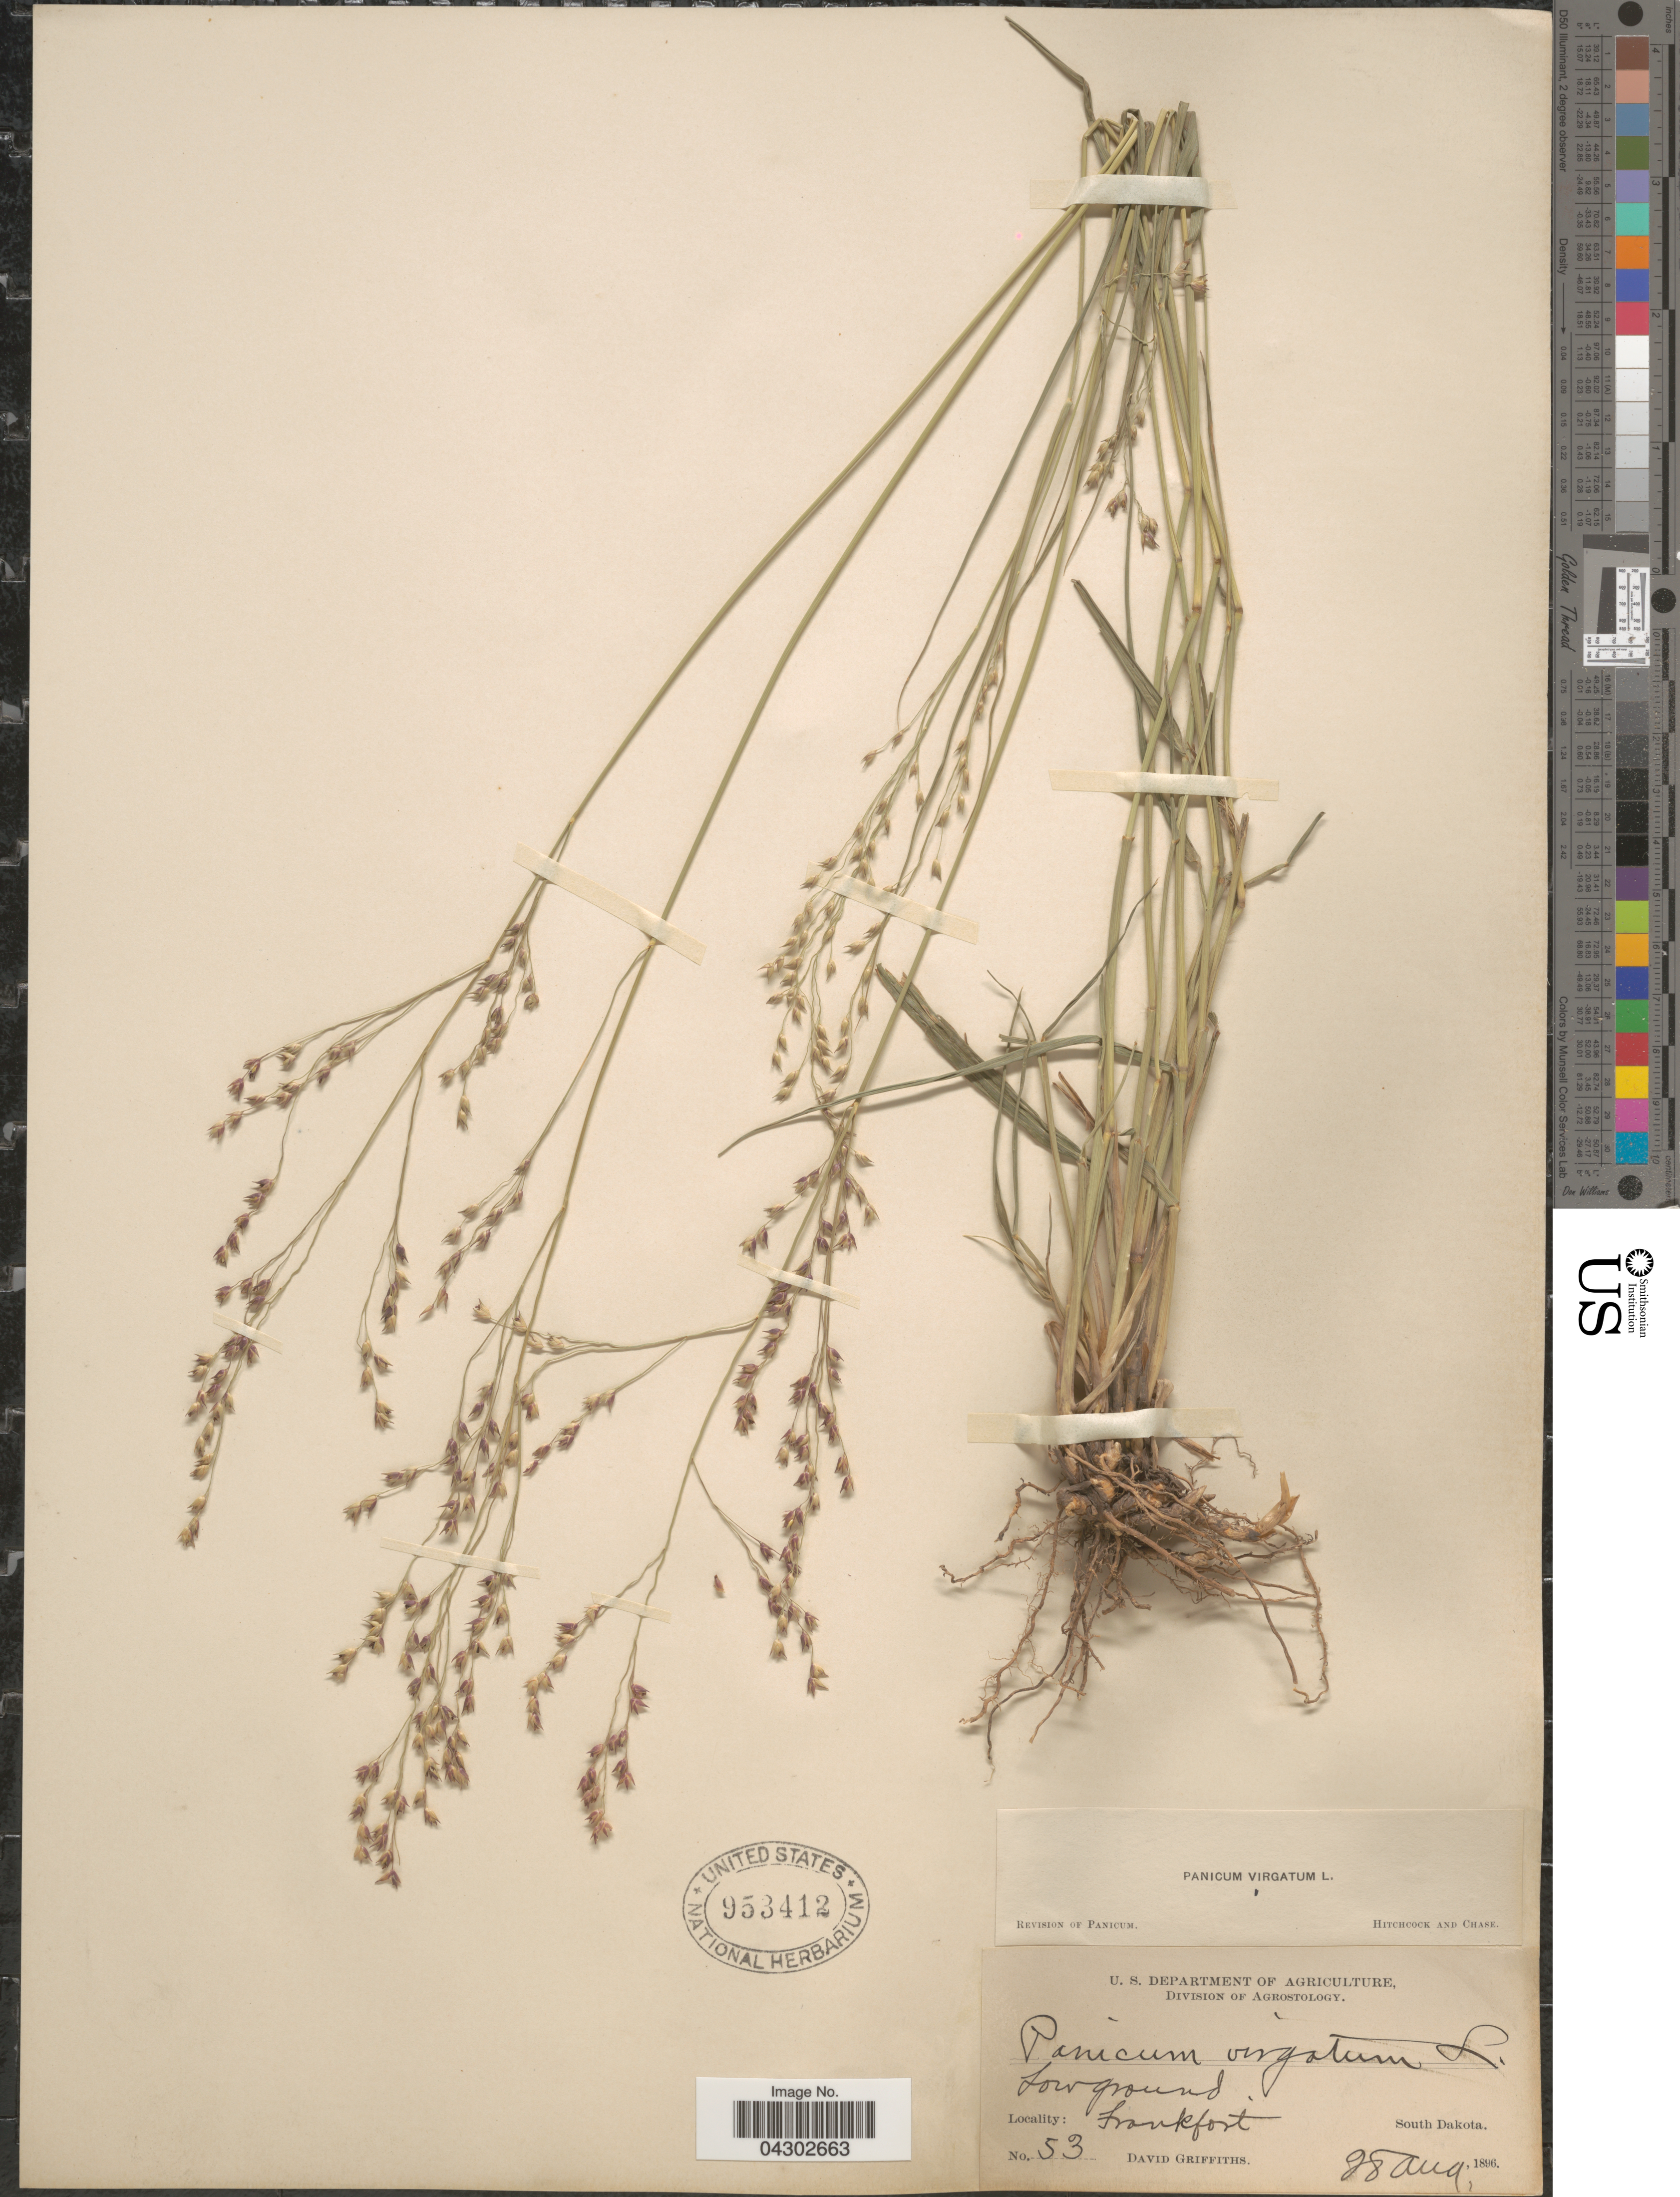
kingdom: Plantae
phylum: Tracheophyta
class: Liliopsida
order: Poales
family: Poaceae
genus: Panicum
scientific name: Panicum virgatum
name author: L.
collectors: D. Griffiths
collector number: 53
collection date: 1896-08-28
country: United States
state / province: South Dakota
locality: Low ground. Frankfort.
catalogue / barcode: US 953412